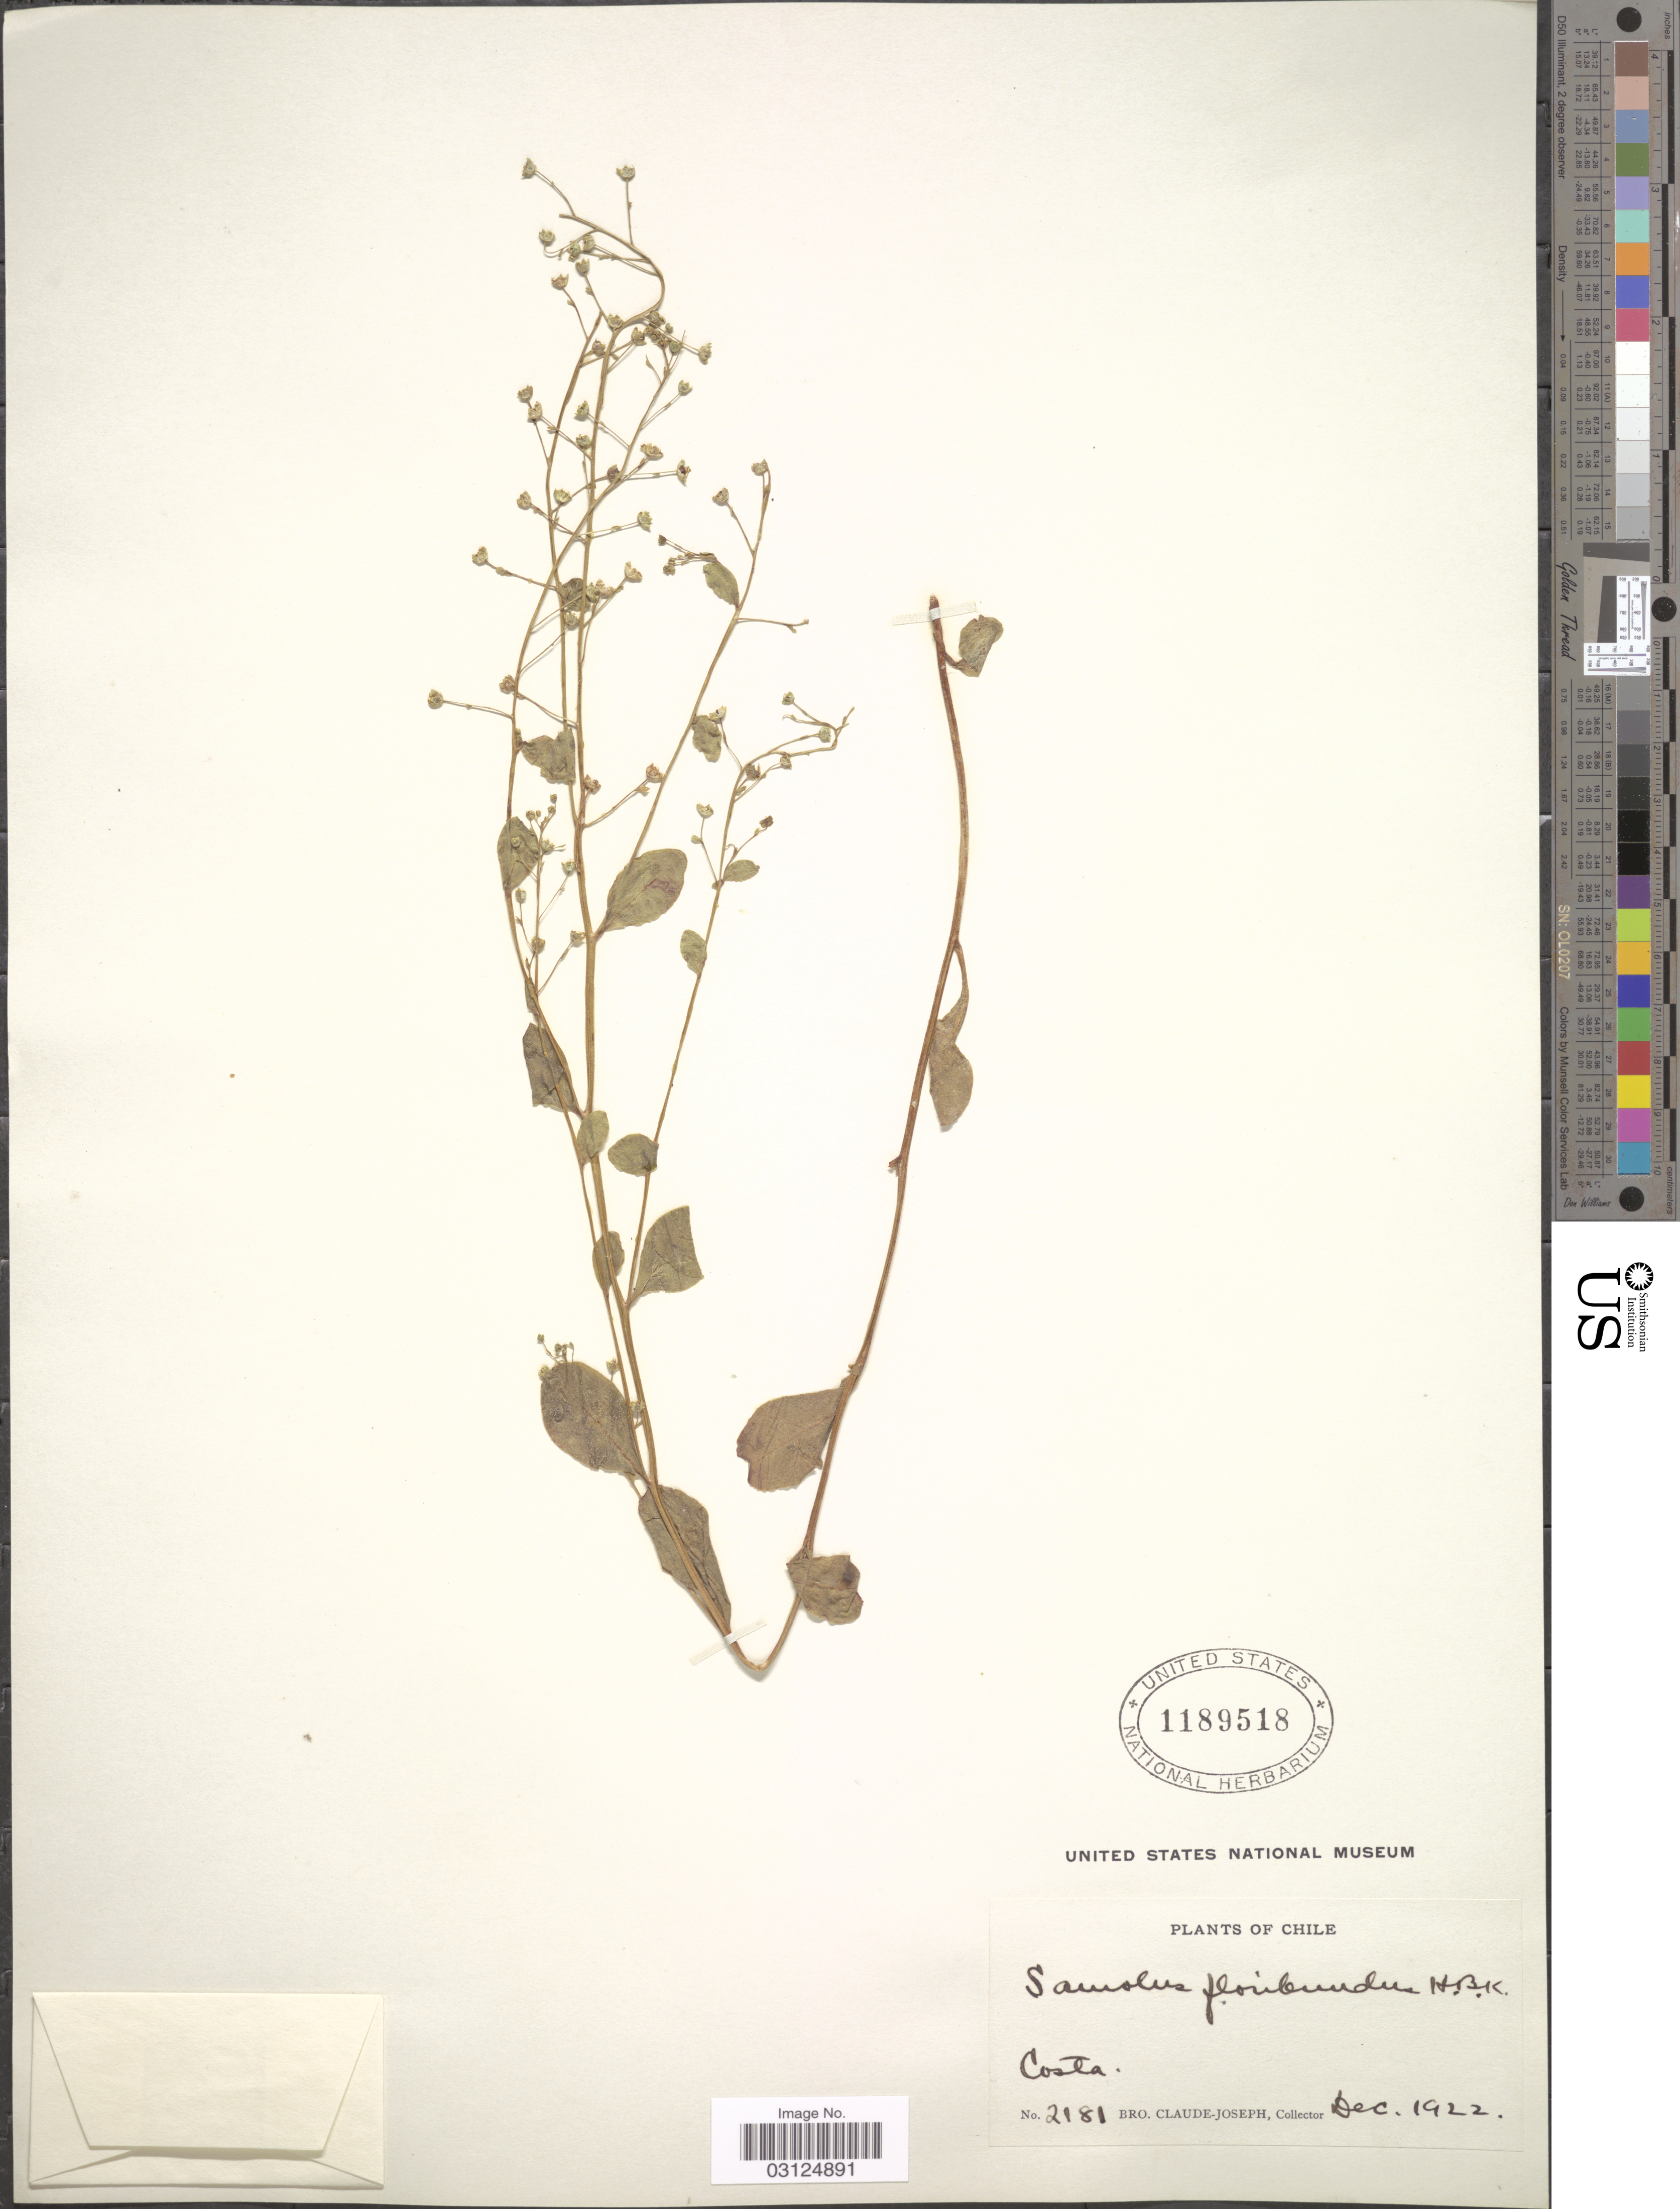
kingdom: Plantae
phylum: Tracheophyta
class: Magnoliopsida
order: Ericales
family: Primulaceae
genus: Samolus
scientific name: Samolus parviflorus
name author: Raf.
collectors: Bro. Claude-Joseph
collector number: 2181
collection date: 1922-12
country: Chile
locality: Costa.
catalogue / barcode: US 1189518